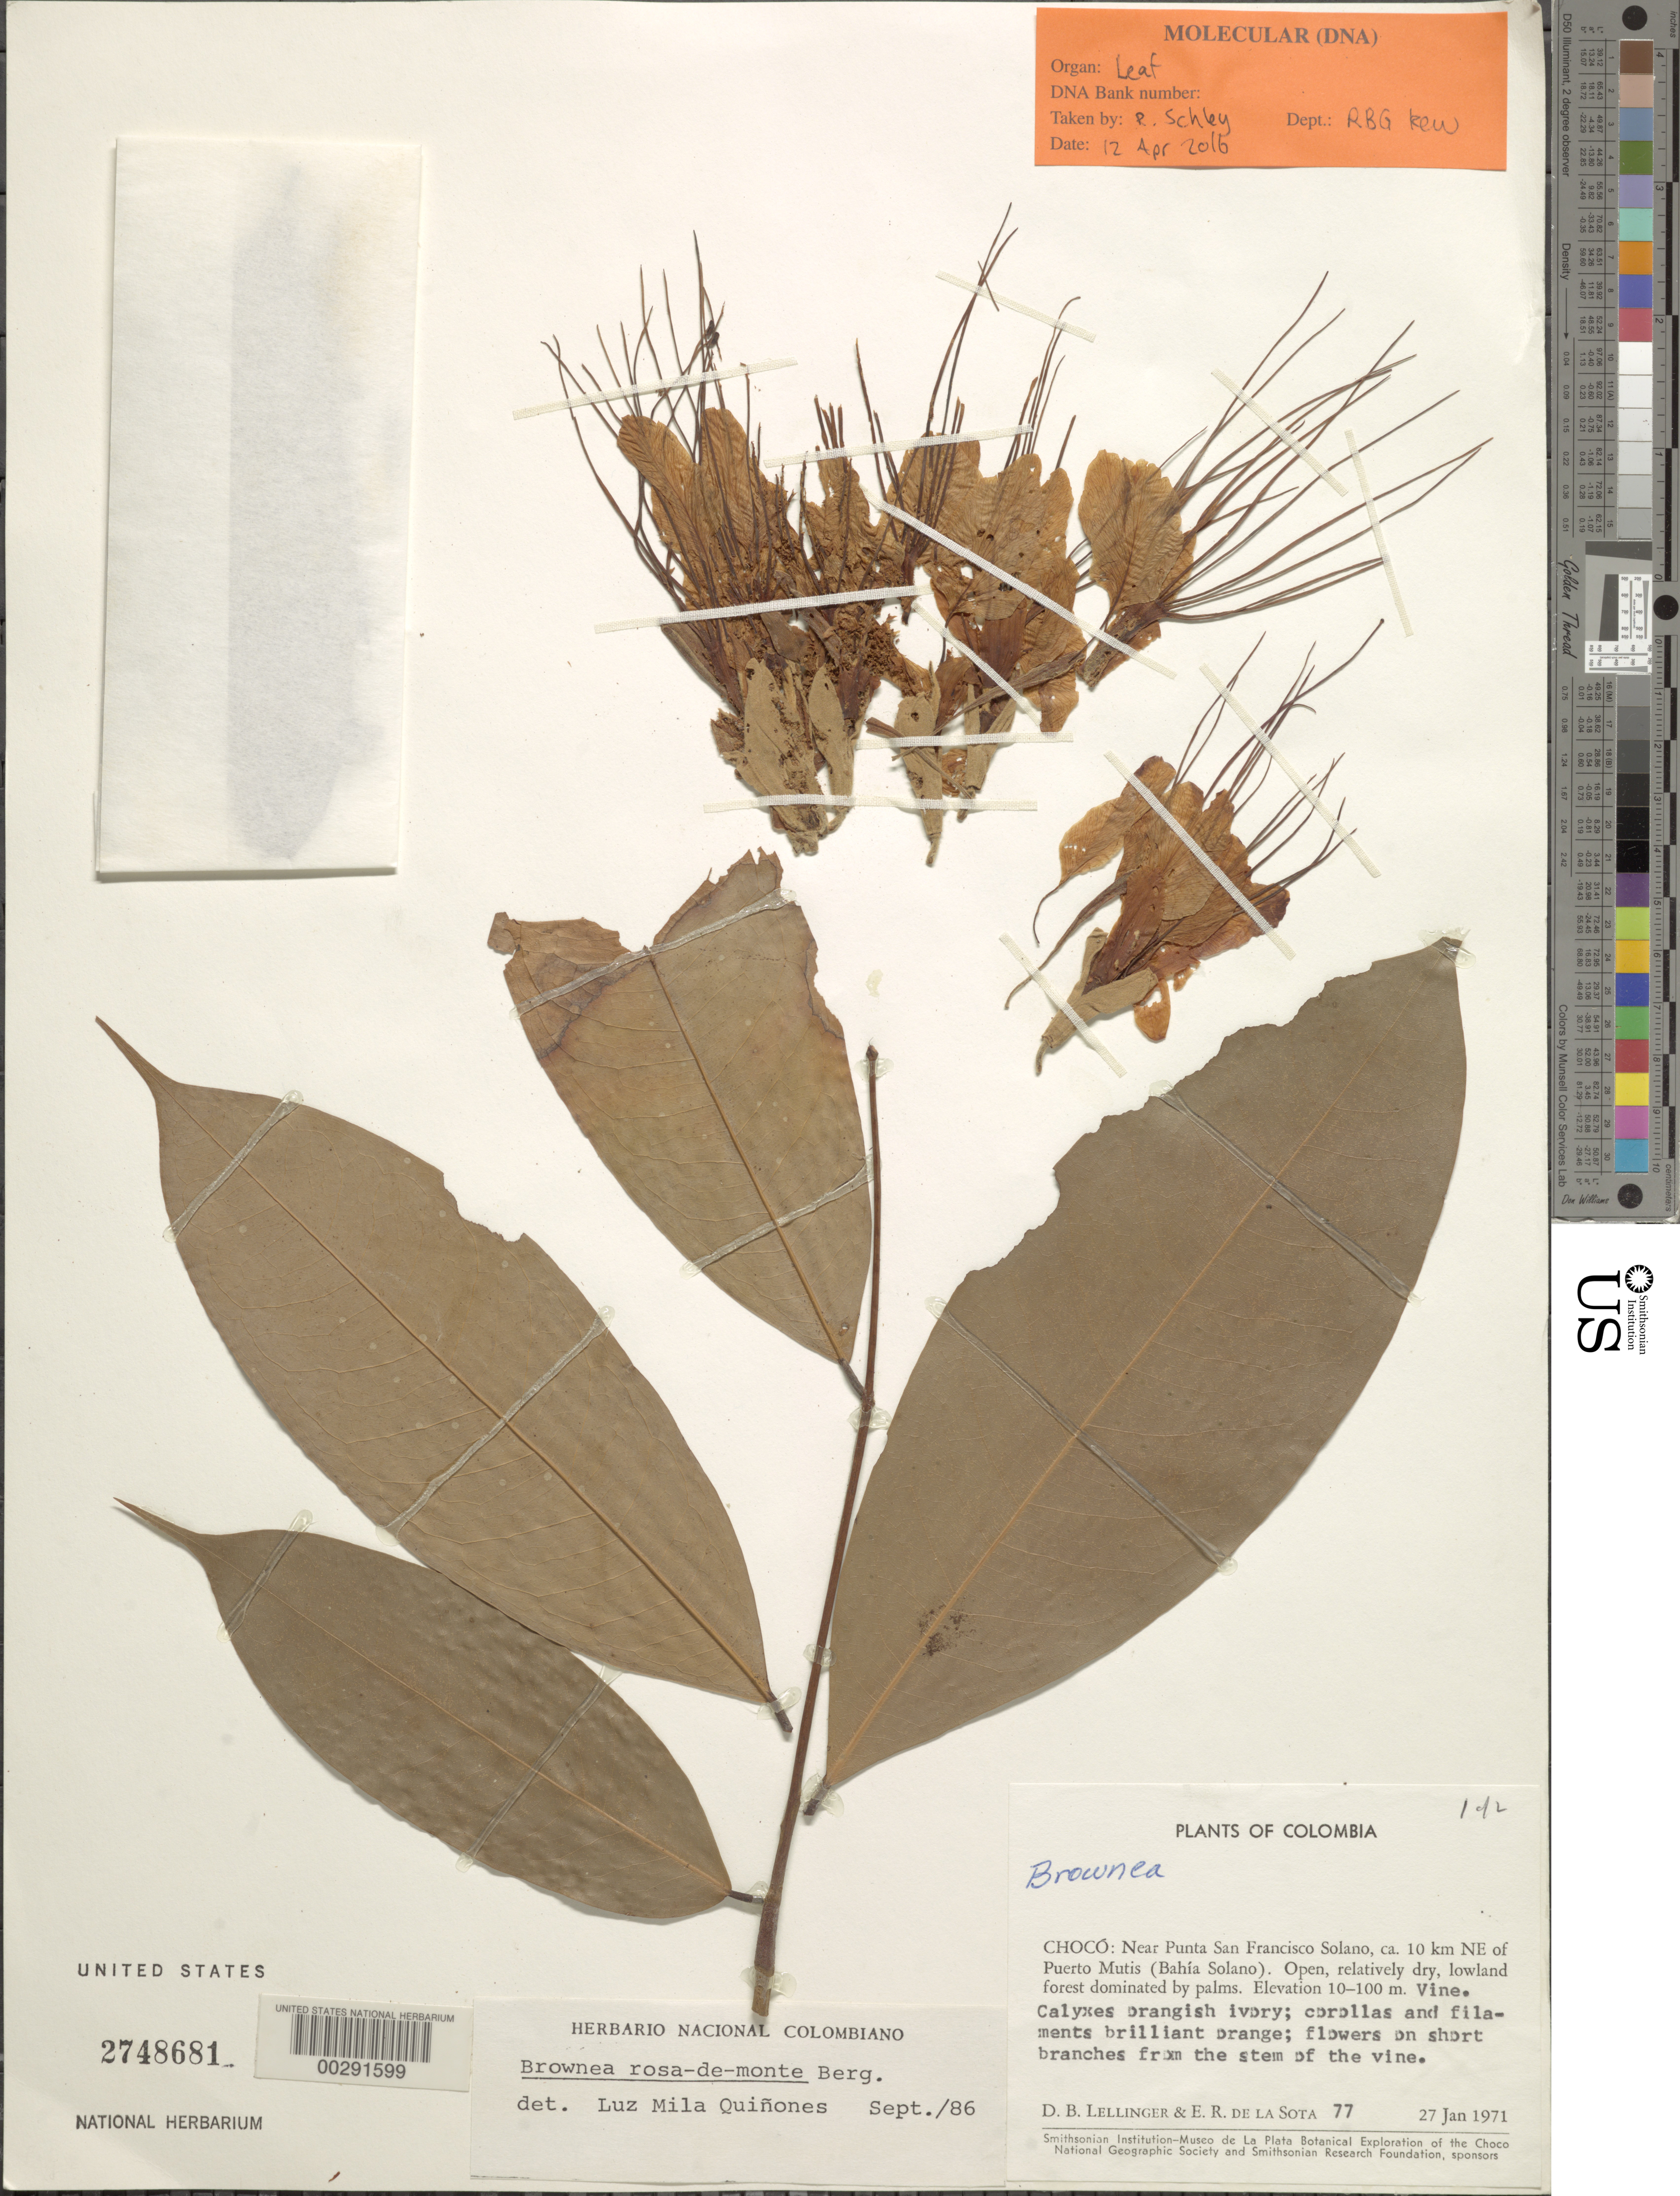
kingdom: Plantae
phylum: Tracheophyta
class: Magnoliopsida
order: Fabales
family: Fabaceae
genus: Brownea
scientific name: Brownea rosa-de-monte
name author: P.J. Bergius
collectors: D. B. Lellinger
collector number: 77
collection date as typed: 27 Jan 1971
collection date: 1971-01-27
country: Colombia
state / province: Chocó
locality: Near Punta San Francisco Solano, ca 10 km NE of Puerto Mutis (Bahia Solano)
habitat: Open relatively dry lowland forest dominated by palms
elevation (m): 10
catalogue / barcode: US 2748681